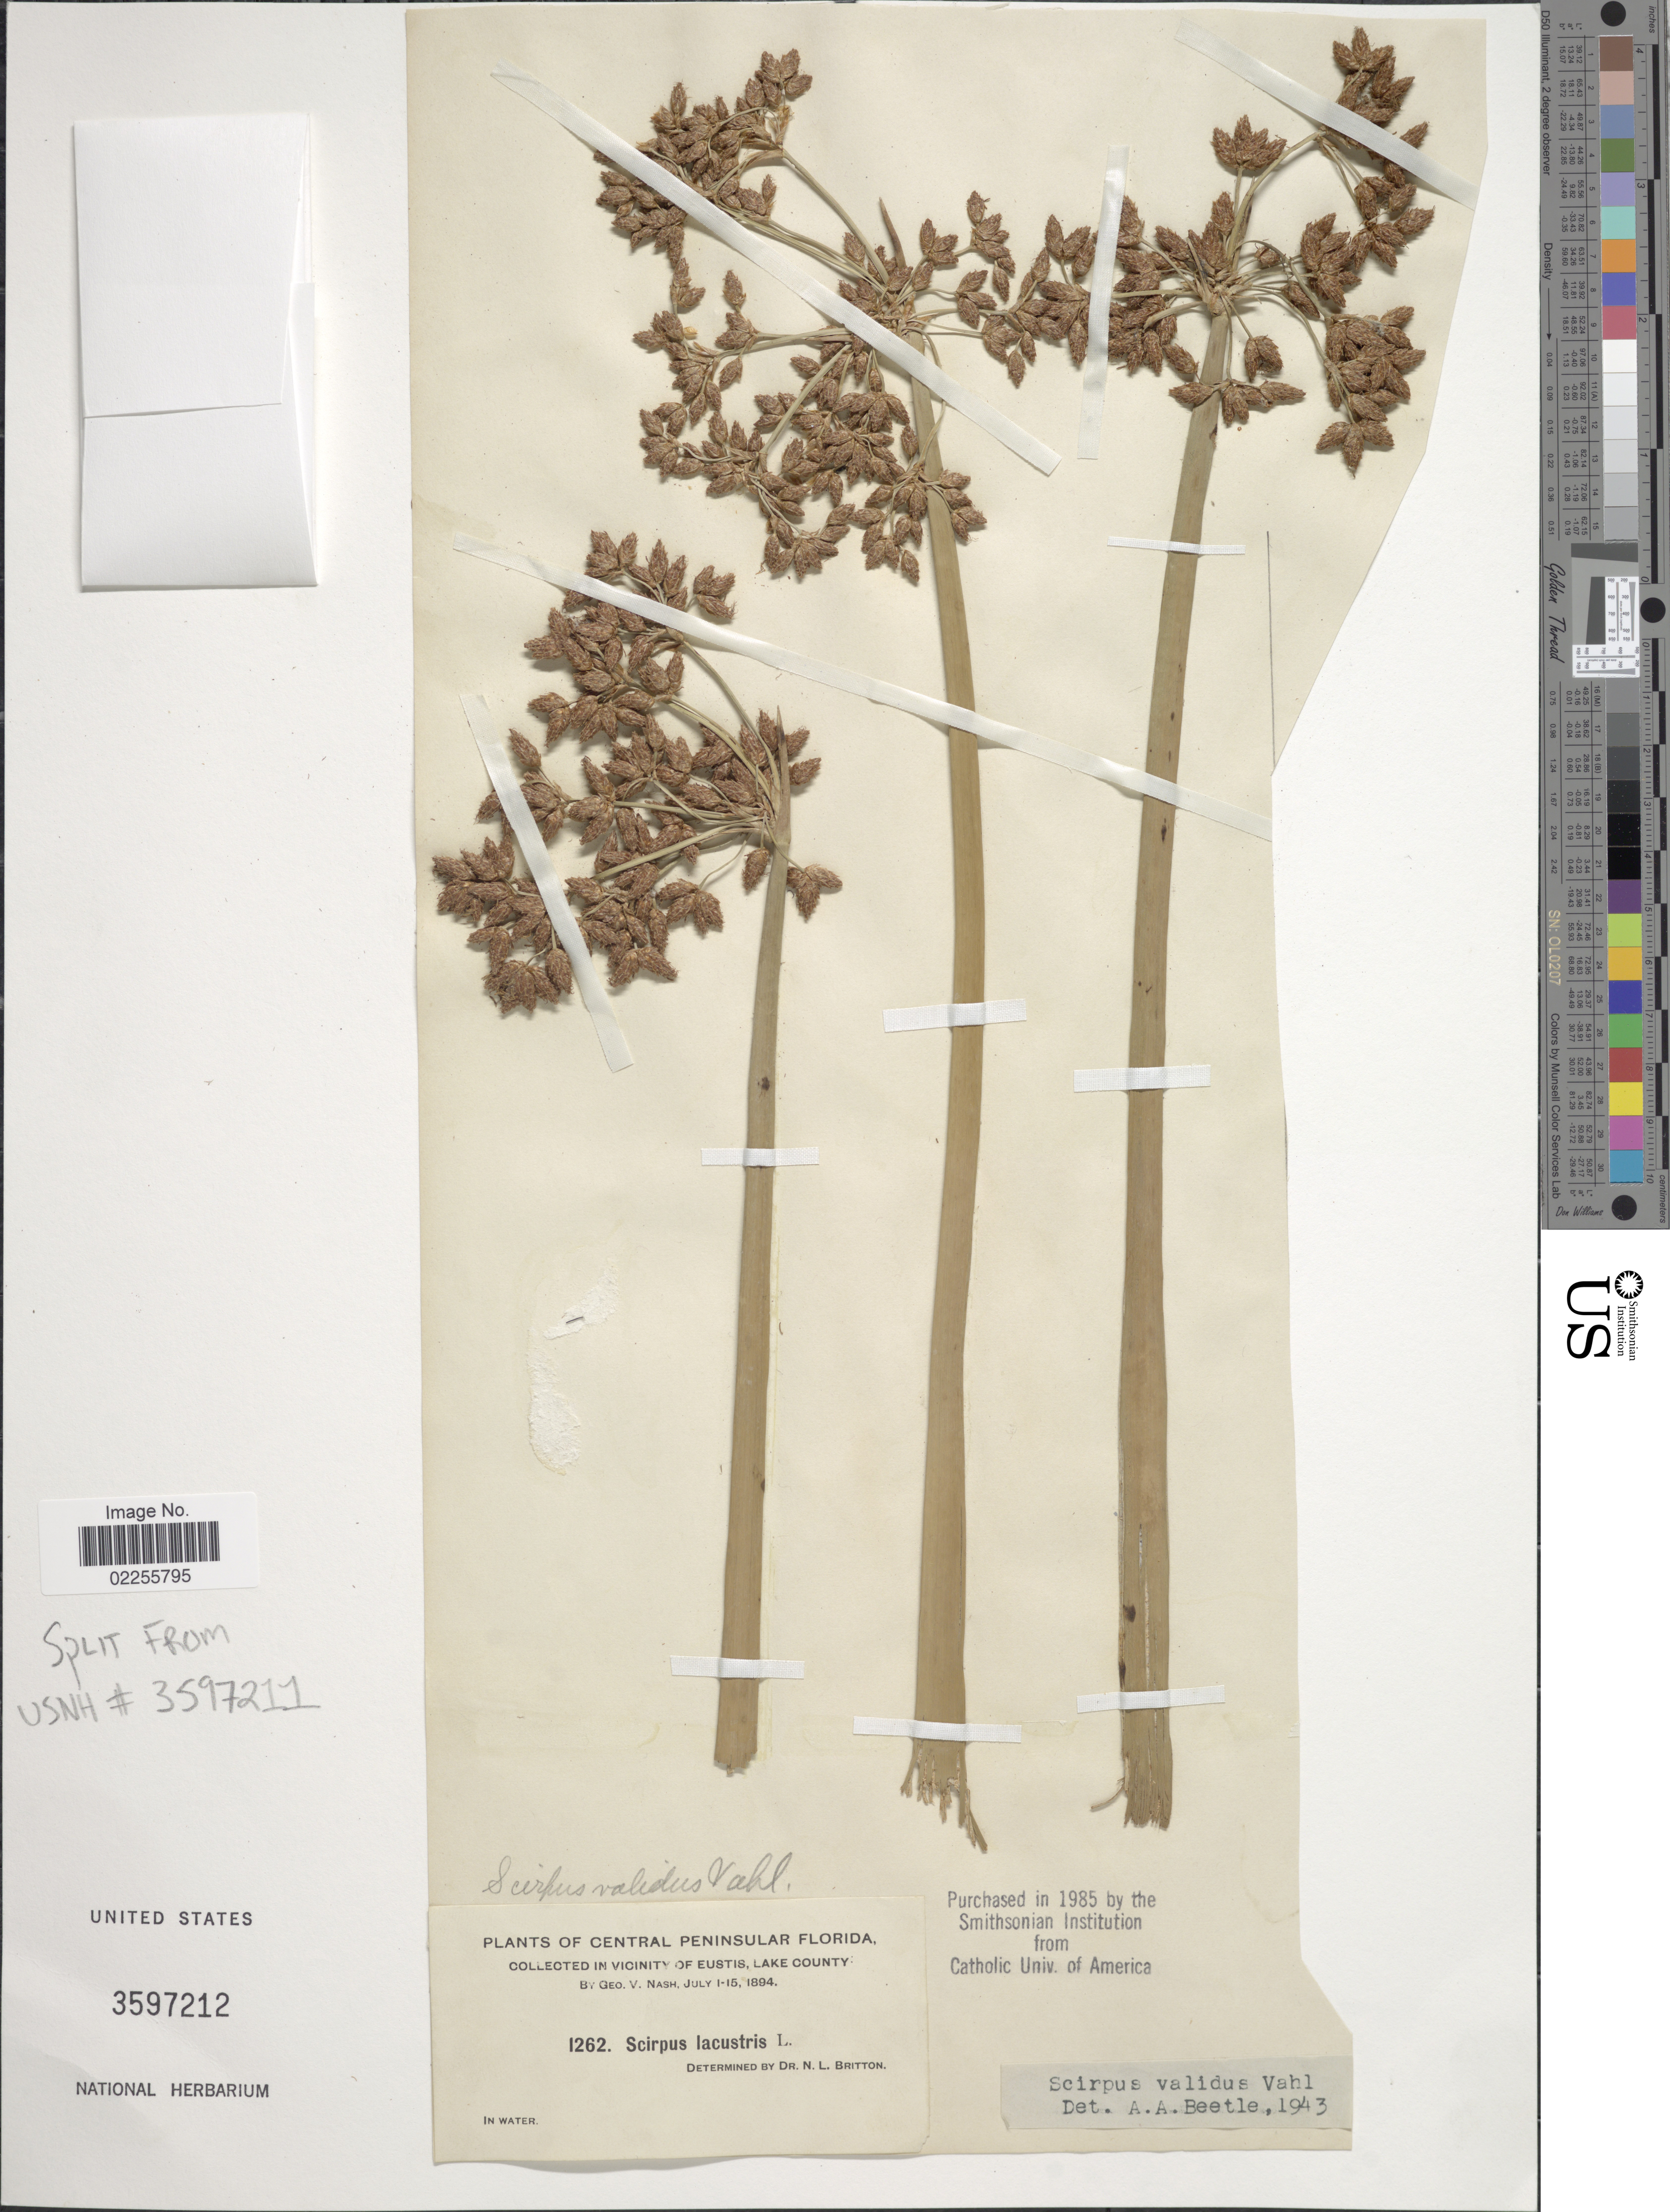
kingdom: Plantae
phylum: Tracheophyta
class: Liliopsida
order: Poales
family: Cyperaceae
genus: Schoenoplectus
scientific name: Schoenoplectus tabernaemontani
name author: (C.C. Gmel.) Palla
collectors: G. V. Nash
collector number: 1262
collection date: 1894-07-01/1894-07-15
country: United States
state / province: Florida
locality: In vicinity of Eustis, Lake County. Central Peninsular Florida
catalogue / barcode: US 3597212